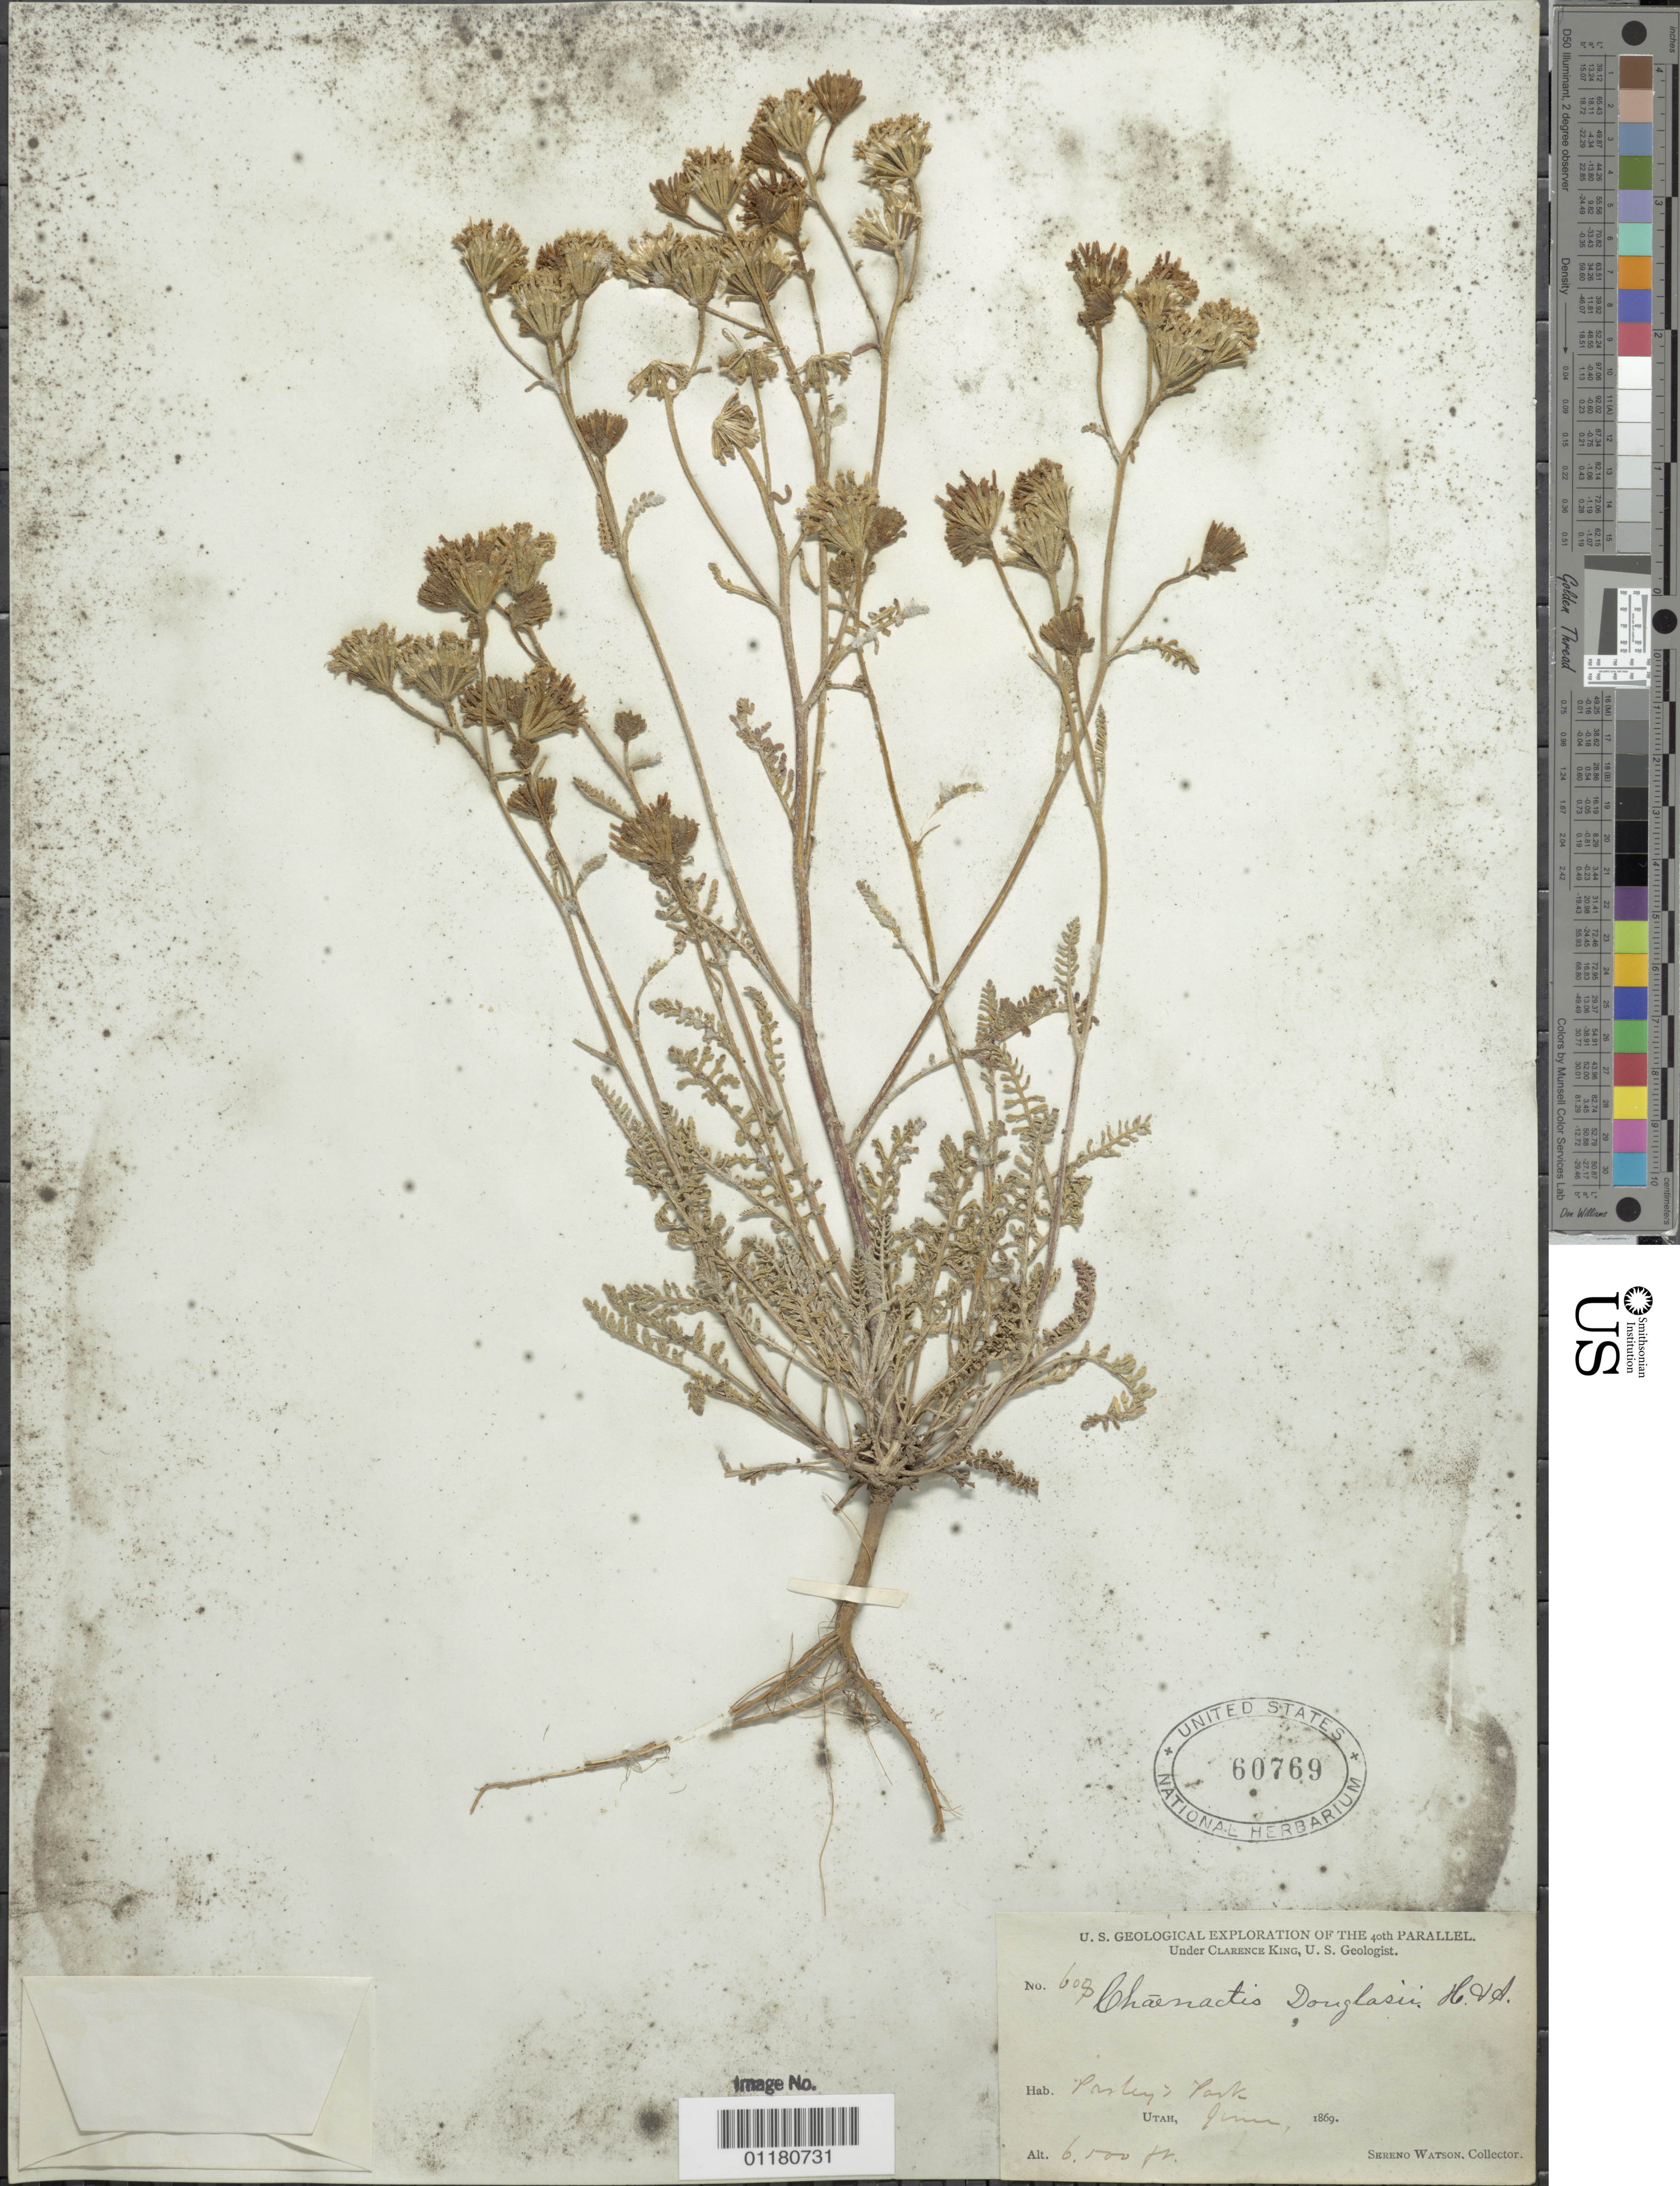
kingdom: Plantae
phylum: Tracheophyta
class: Magnoliopsida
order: Asterales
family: Asteraceae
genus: Chaenactis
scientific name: Chaenactis douglasii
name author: Hook. & Arn.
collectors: S. Watson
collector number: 608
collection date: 1869-06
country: United States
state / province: Utah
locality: Parley's Park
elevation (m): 1981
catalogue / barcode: US 60769